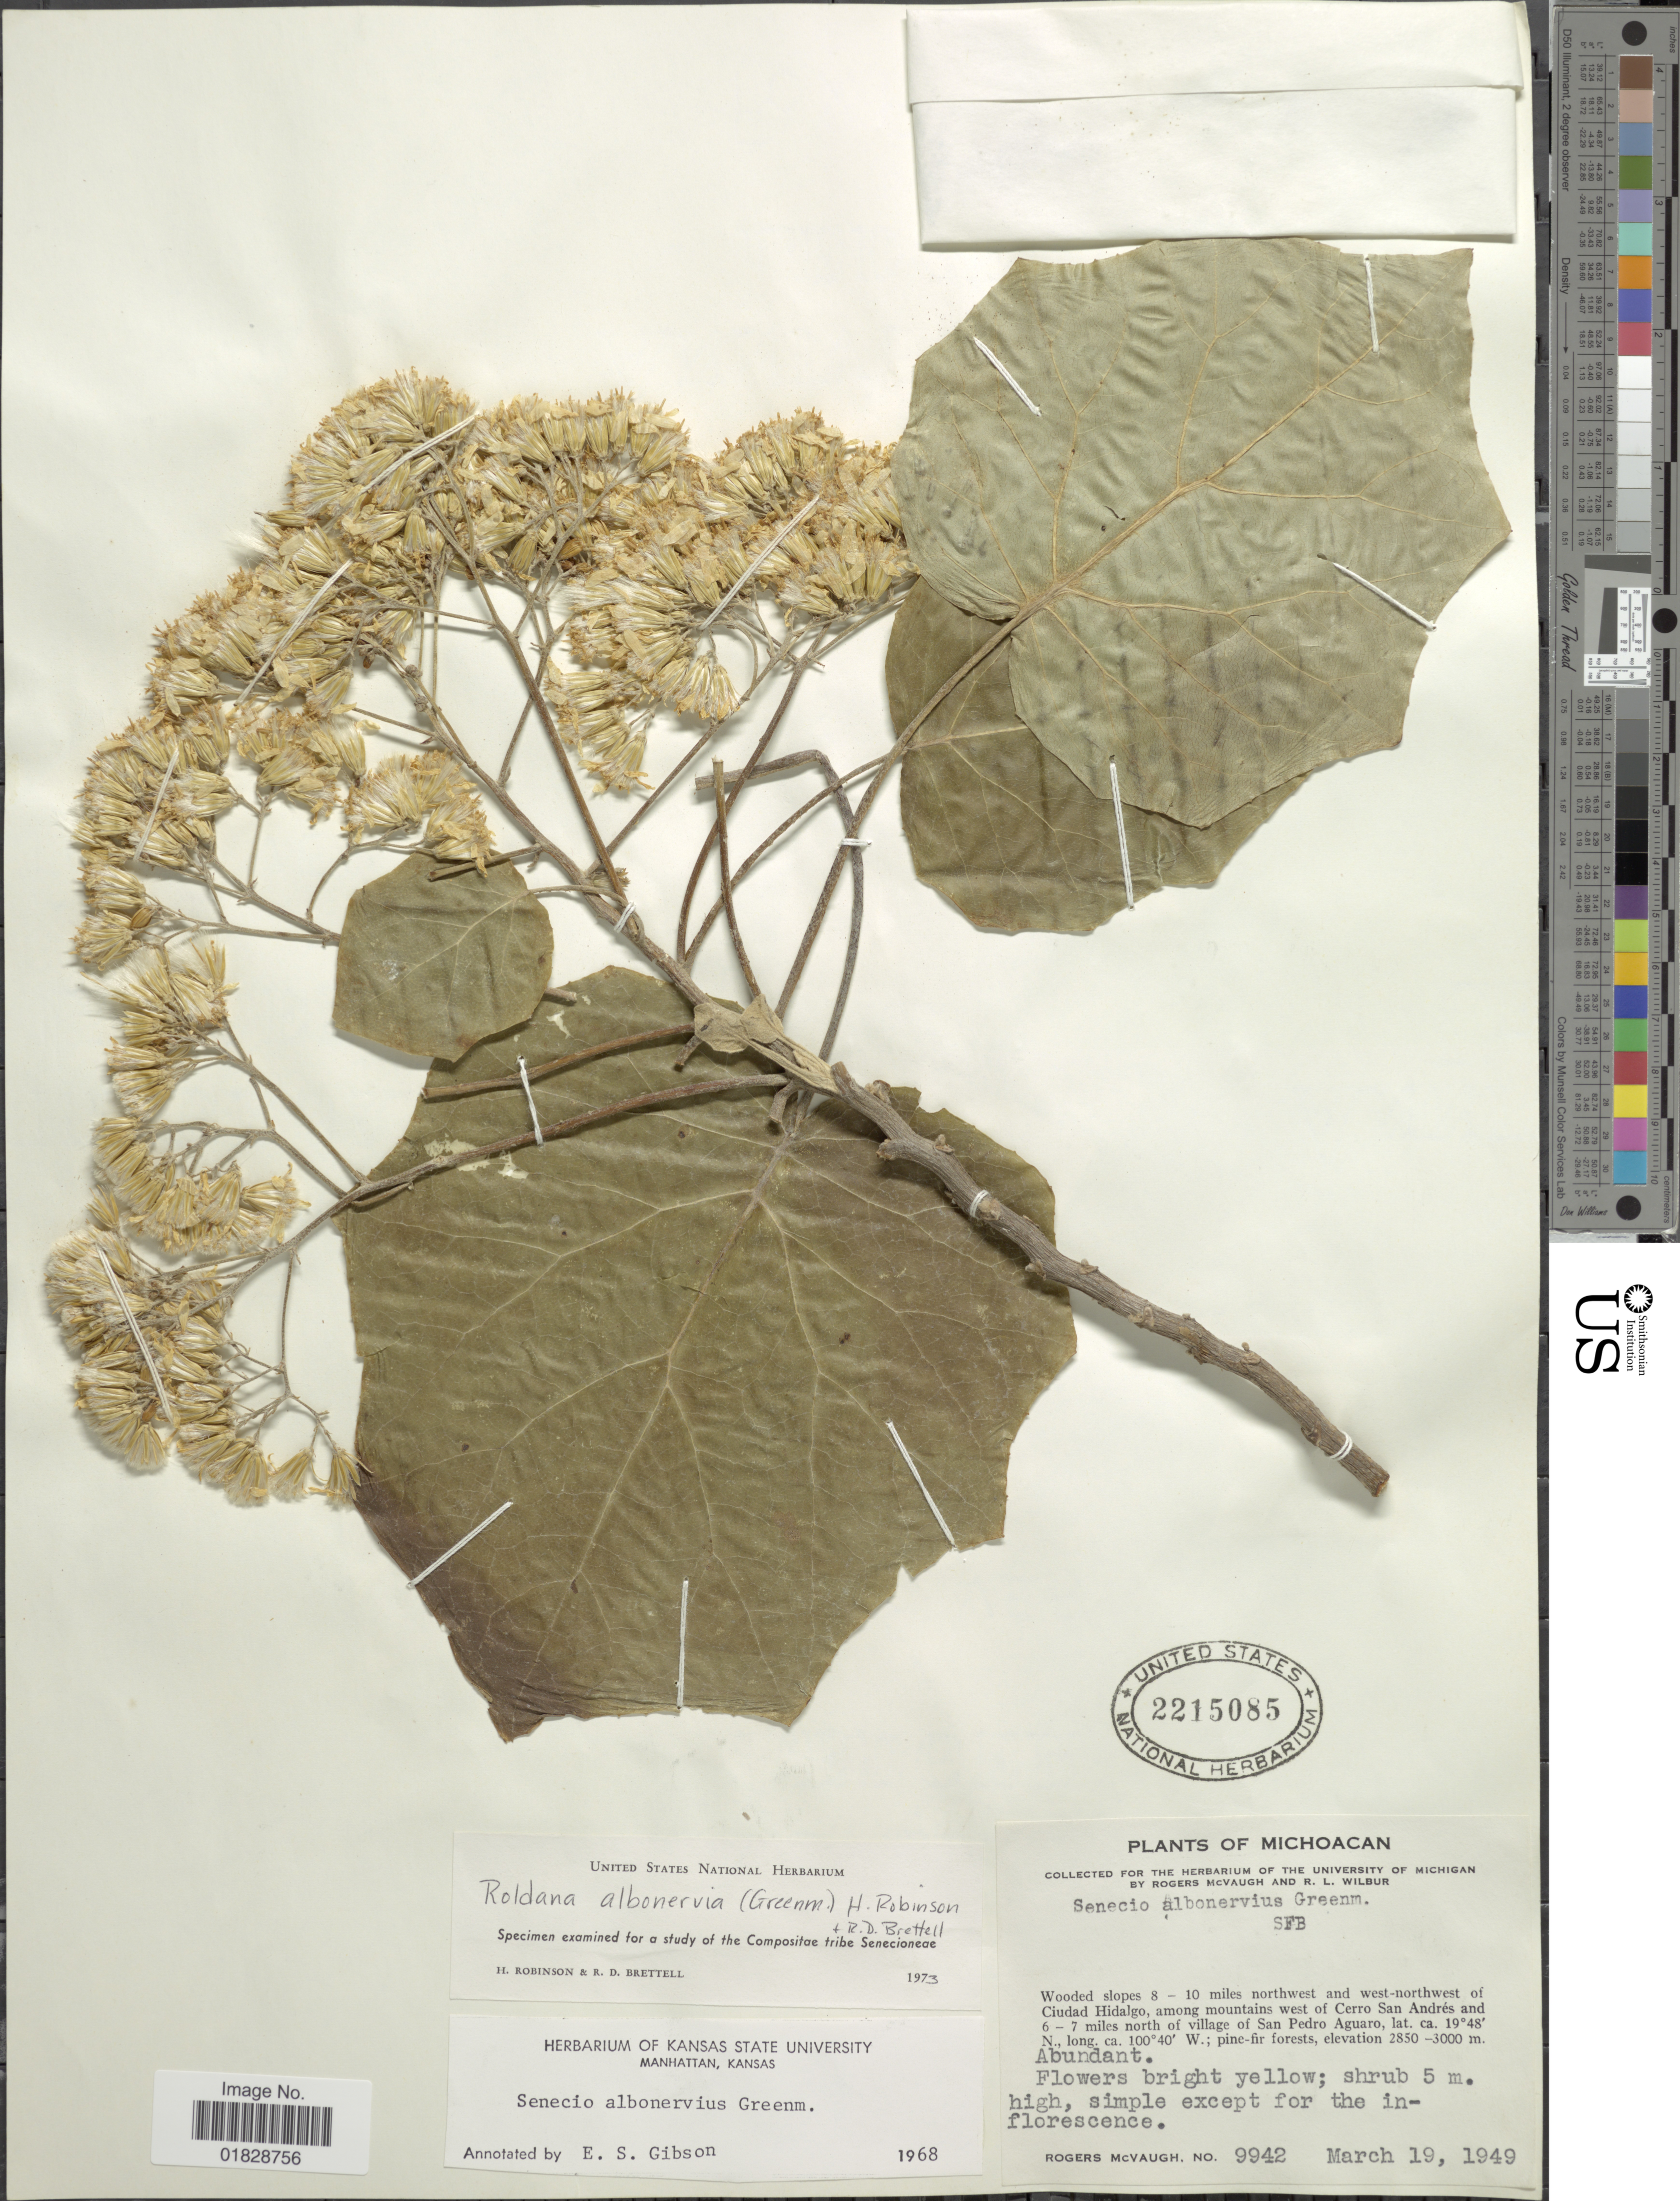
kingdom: Plantae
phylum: Tracheophyta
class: Magnoliopsida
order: Asterales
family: Asteraceae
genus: Roldana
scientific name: Roldana albonervia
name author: (Greenm.) H. Rob. & Brettell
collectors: R. McVaugh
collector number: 9942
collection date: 1949-03-19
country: Mexico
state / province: Michoacán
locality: Wooded slopes 8-10 miles northwest and west-northwest of Ciudad Hidalgo, among mountains west of Cerro San Andrés and 6-7 miles north of village of San Pedro Aguaro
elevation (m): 2850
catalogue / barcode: US 2215085